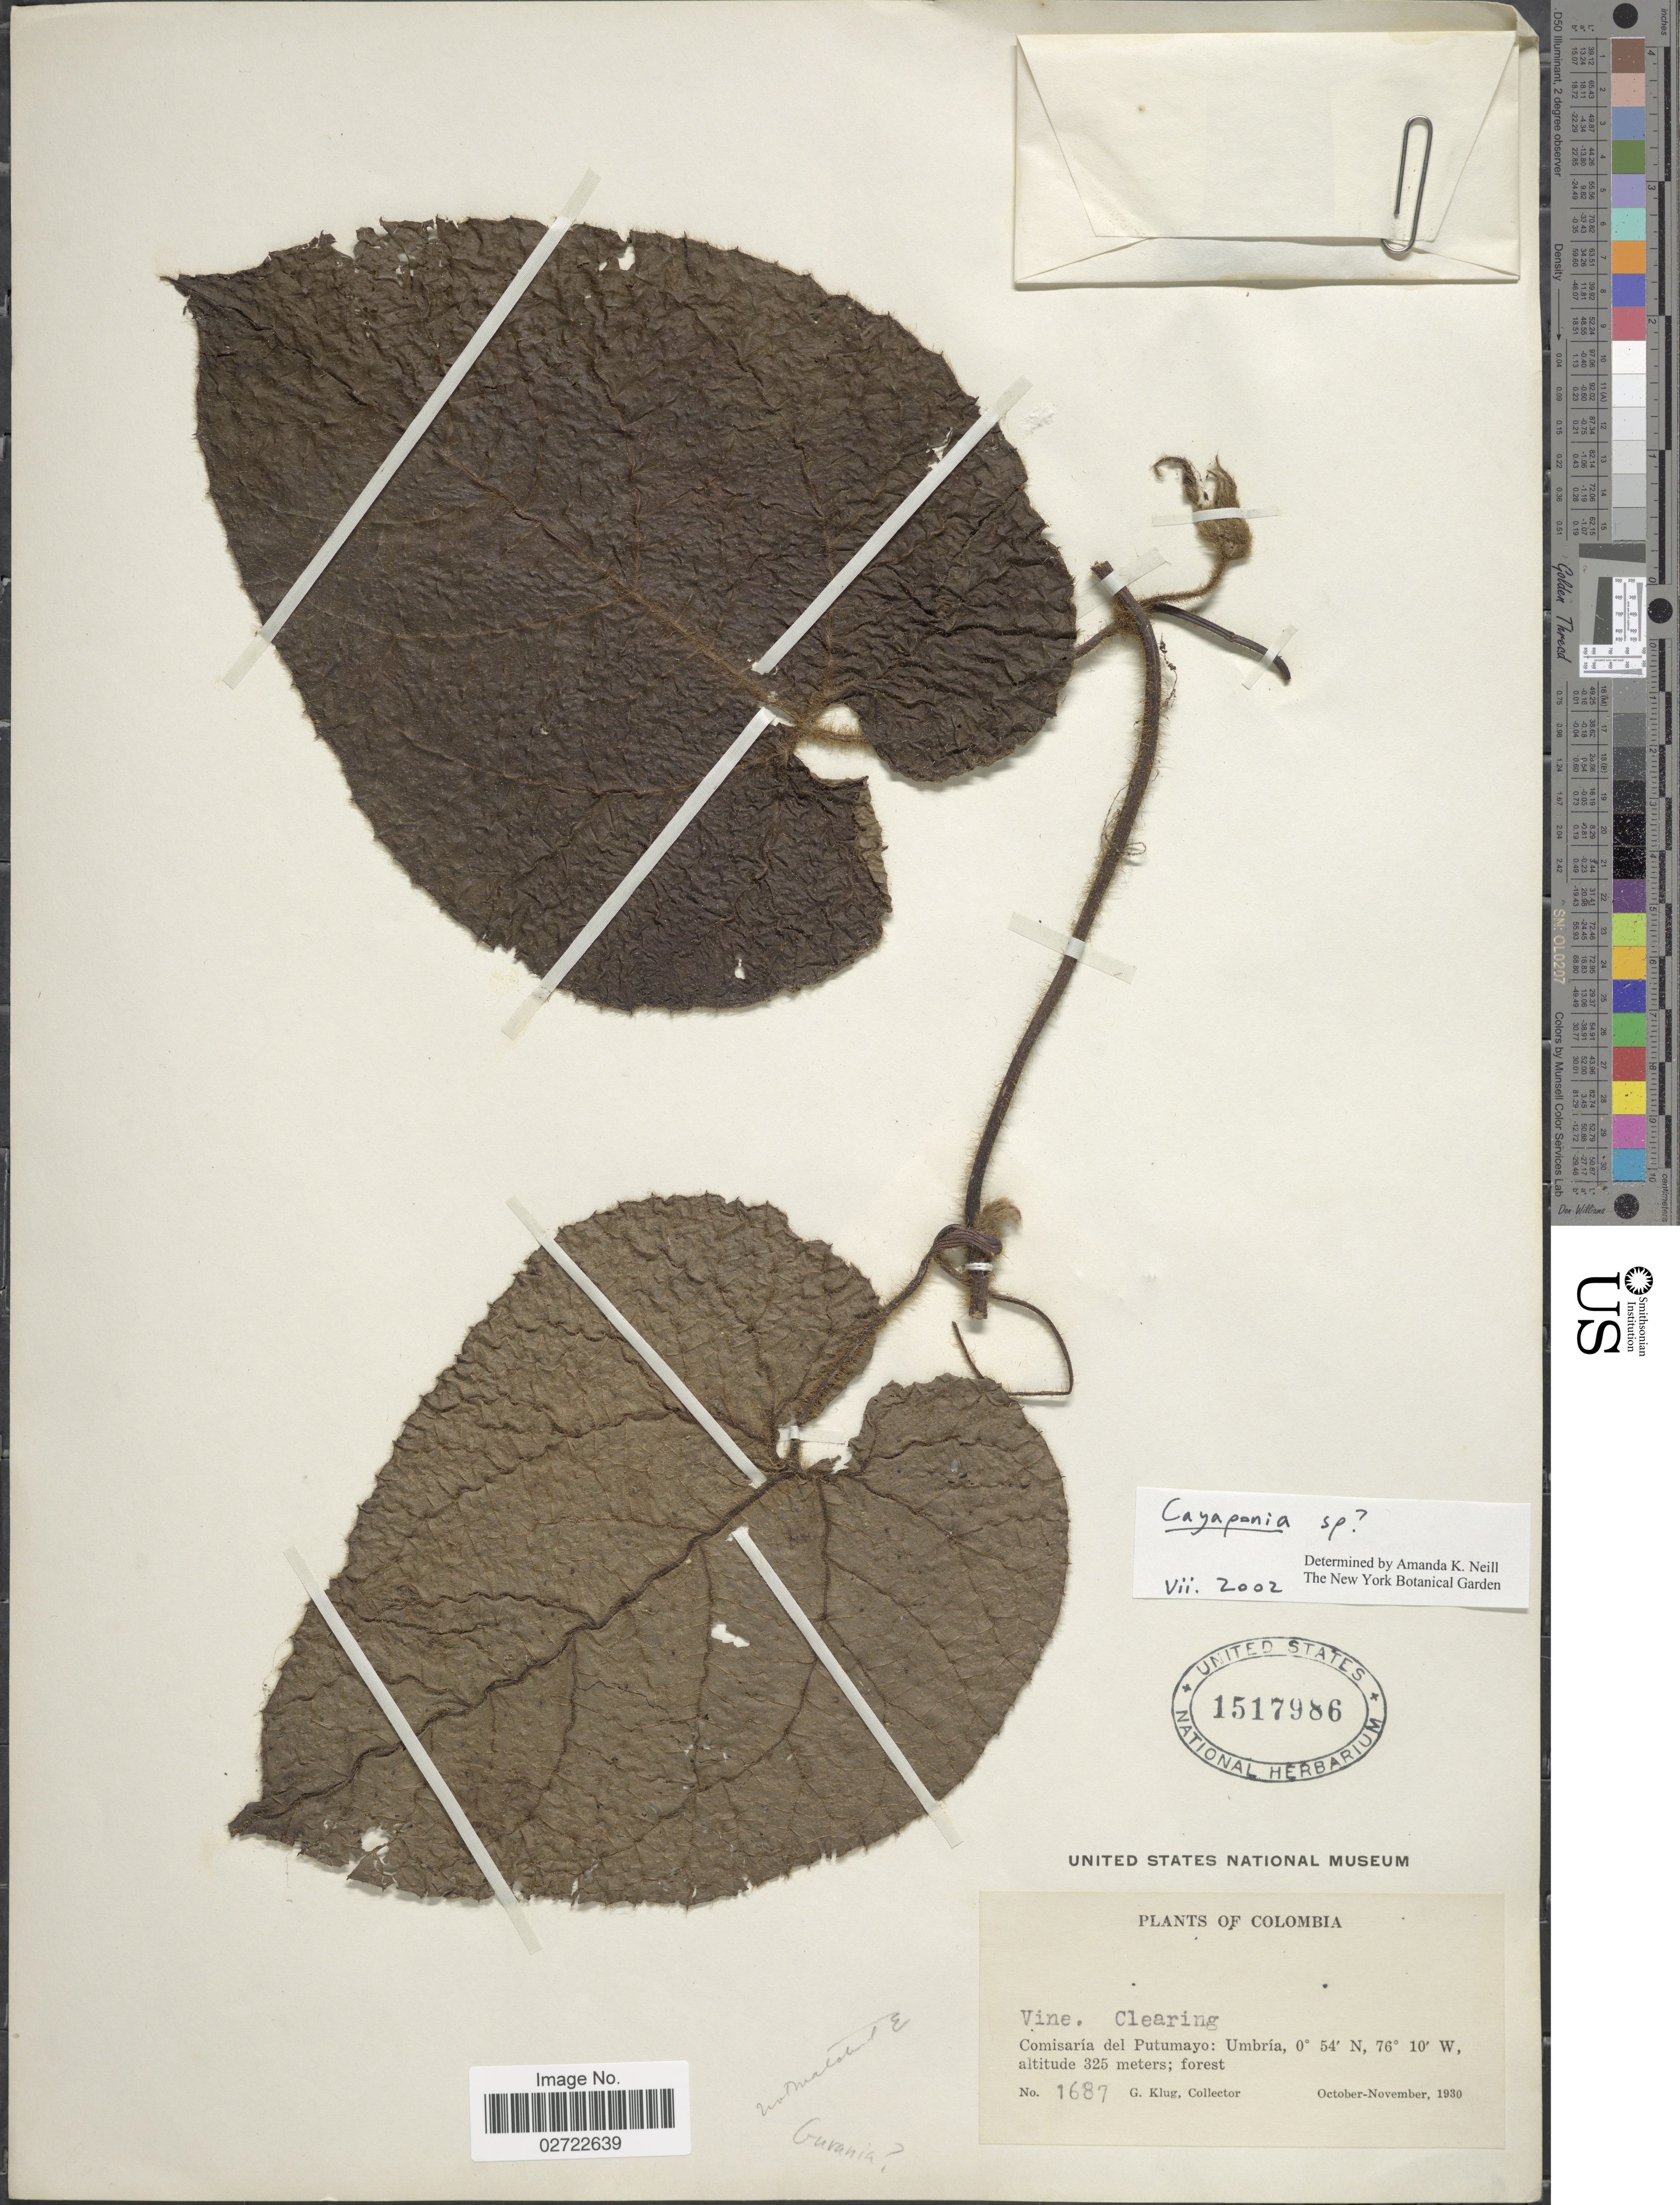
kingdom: Plantae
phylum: Tracheophyta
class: Magnoliopsida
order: Cucurbitales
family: Cucurbitaceae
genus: Cayaponia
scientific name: Cayaponia sp.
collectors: G. Klug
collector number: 1687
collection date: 1930-10/1930-11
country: Colombia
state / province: Putumayo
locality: Comisaria del Putumayo: Umbria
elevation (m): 325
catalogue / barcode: US 1517986